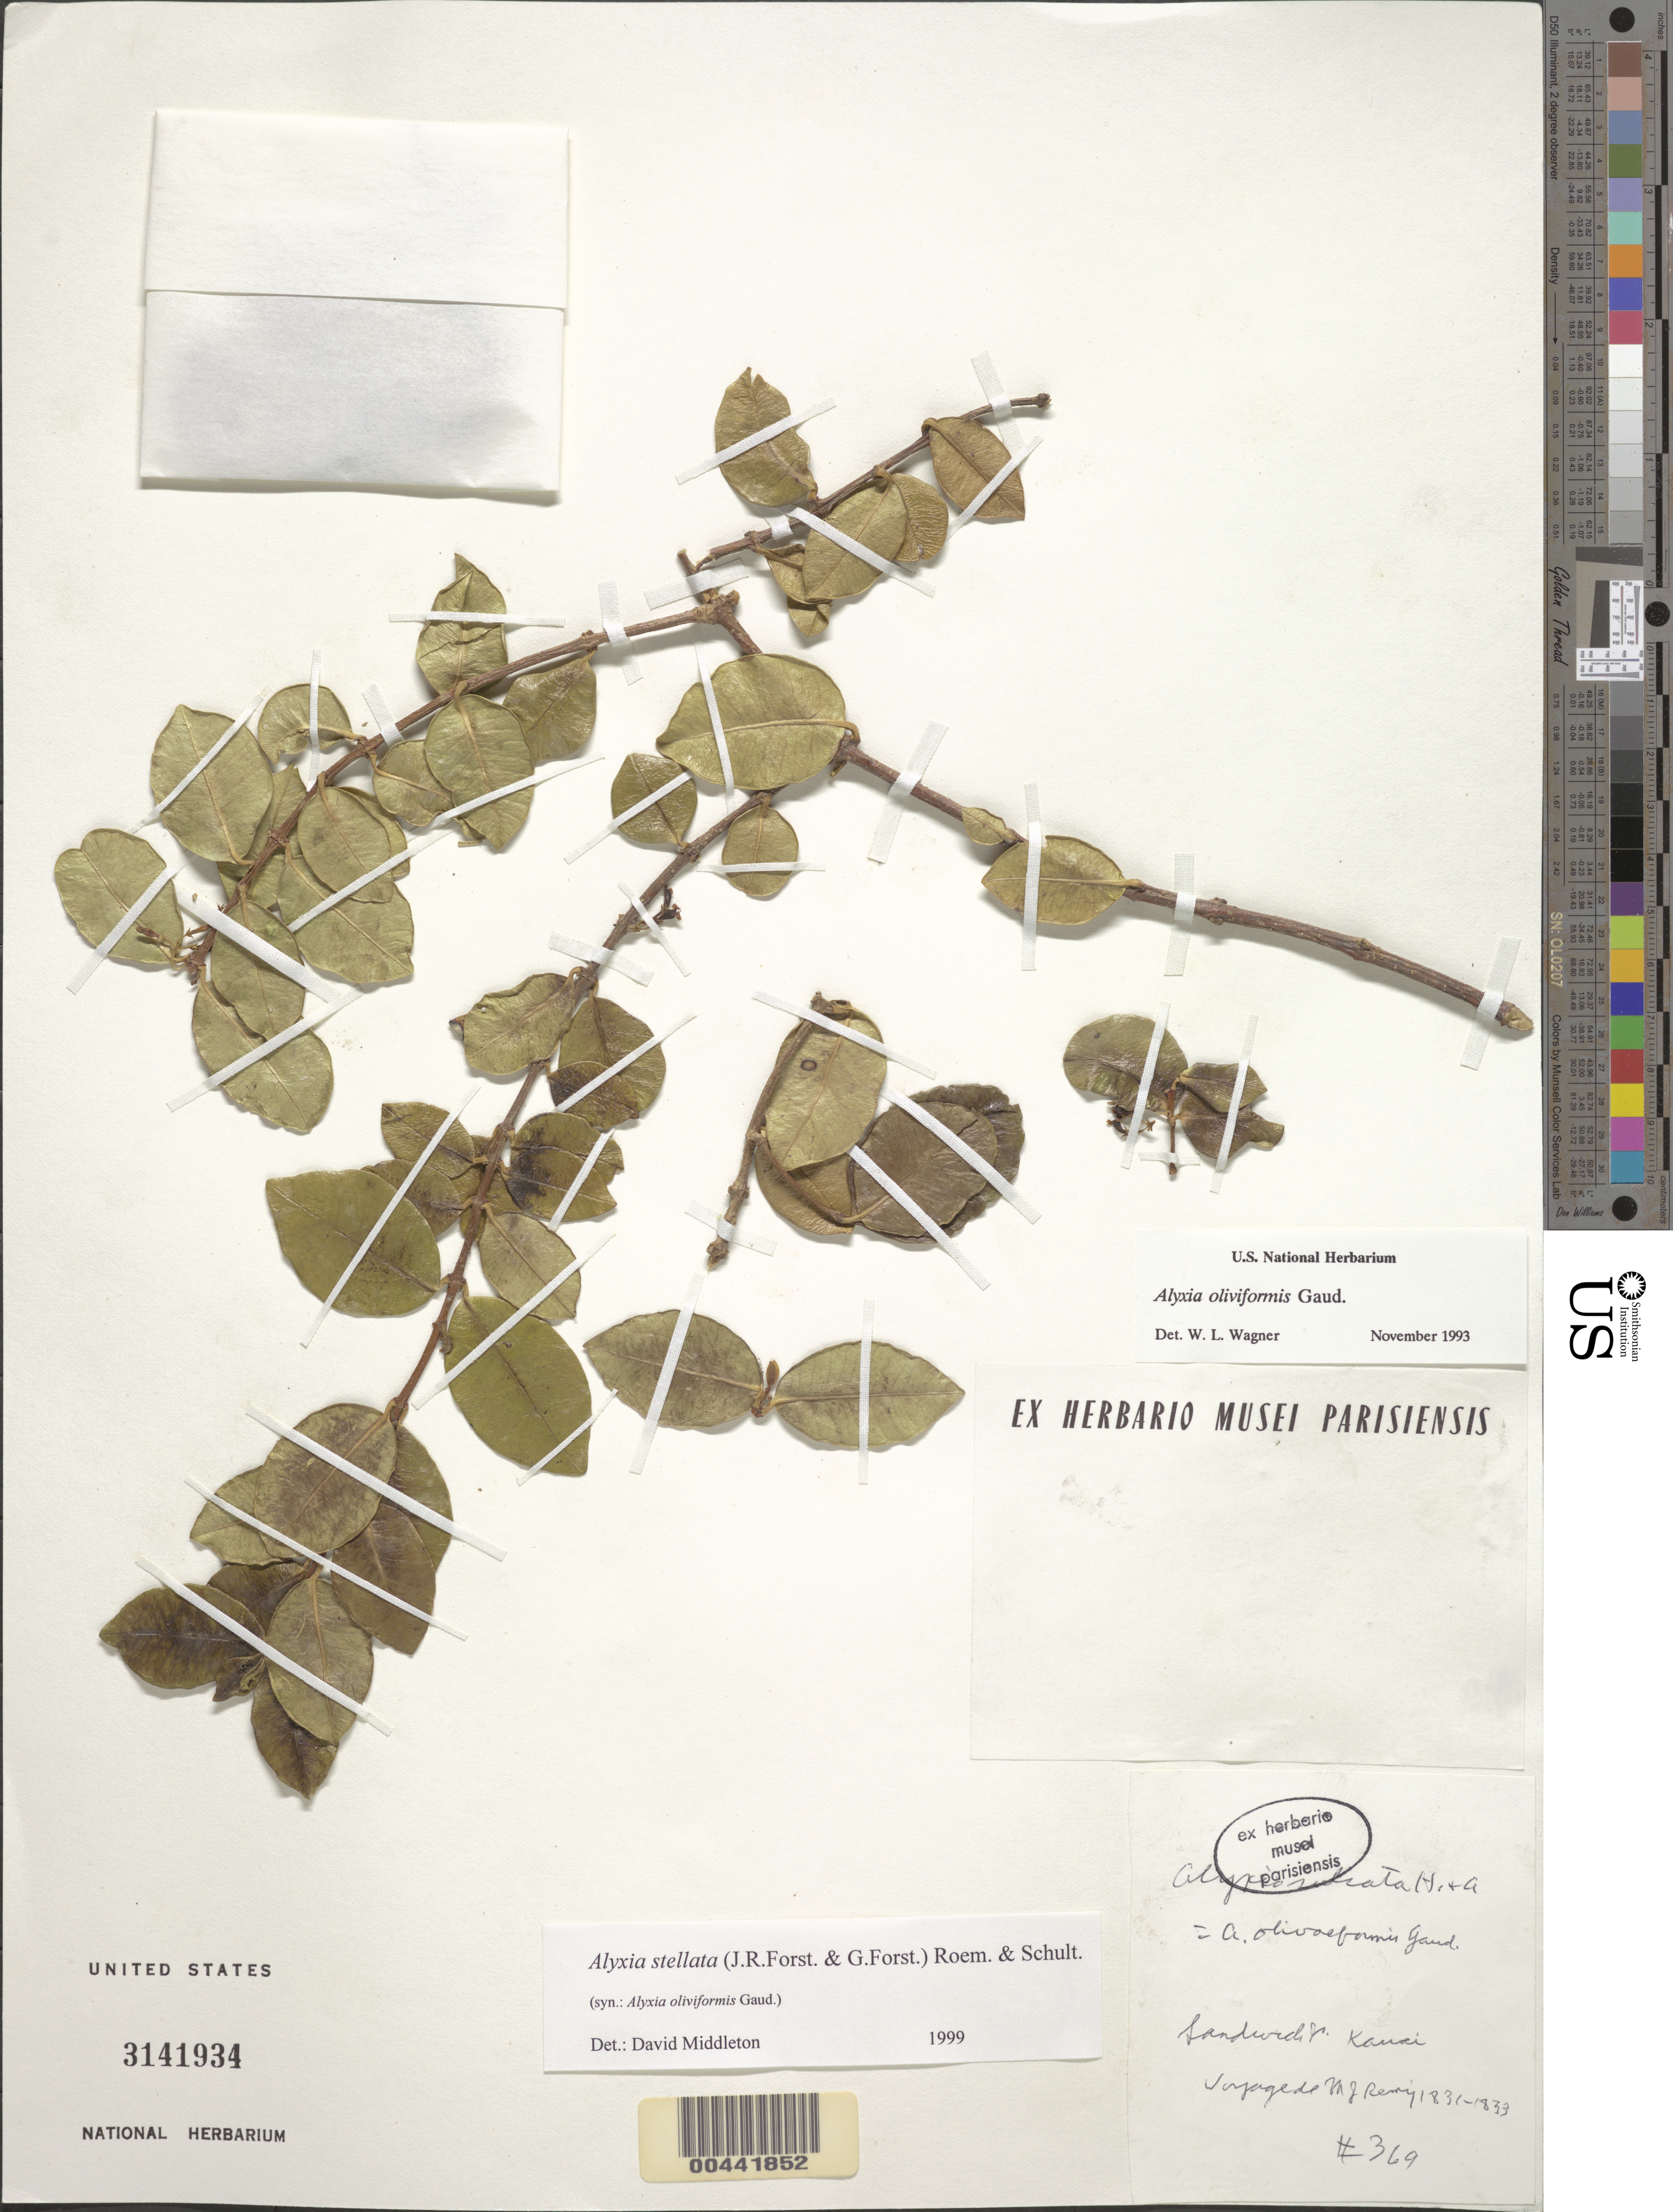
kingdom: Plantae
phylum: Tracheophyta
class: Magnoliopsida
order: Gentianales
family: Apocynaceae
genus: Alyxia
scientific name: Alyxia stellata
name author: (J.R. Forst. & G. Forst.) Roem. & Schult.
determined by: Middleton, D. J.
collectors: E. J. Rémy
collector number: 369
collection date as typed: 1831 to 1832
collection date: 1831/1832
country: United States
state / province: Hawaii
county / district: Kauai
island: Kaua'i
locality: Sandwich I.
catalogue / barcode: US 3141934